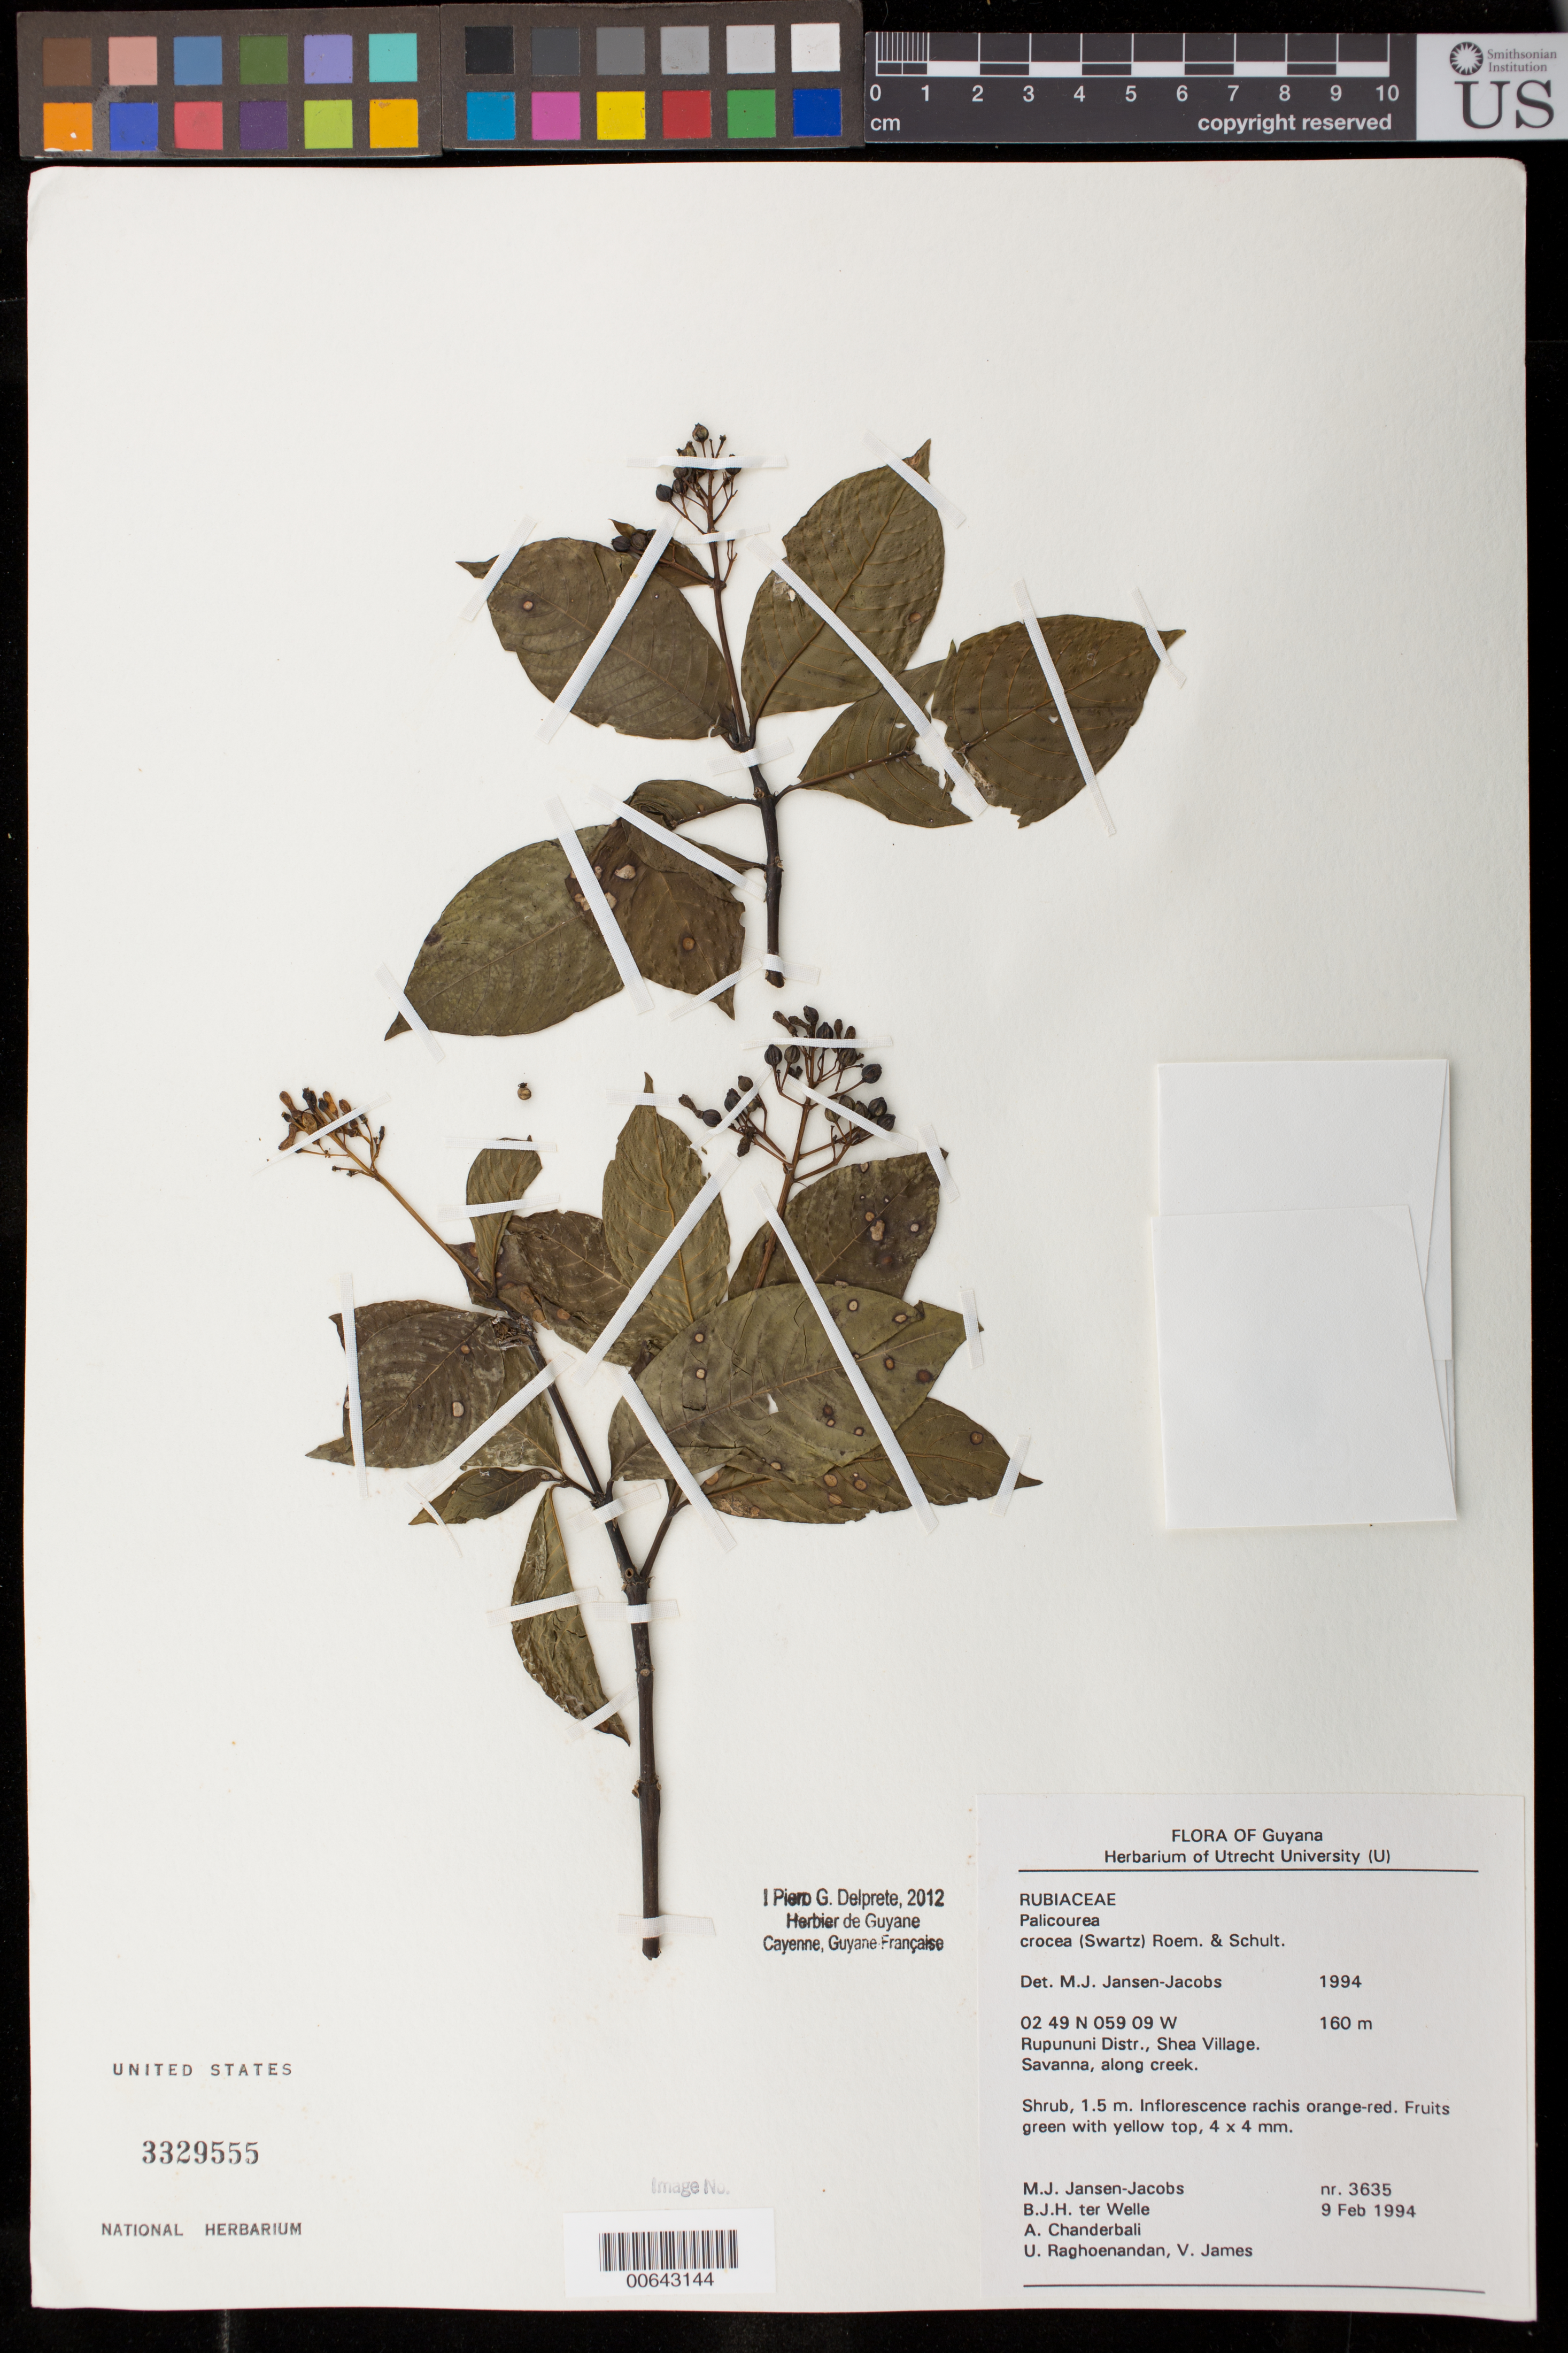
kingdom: Plantae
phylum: Tracheophyta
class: Magnoliopsida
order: Gentianales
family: Rubiaceae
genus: Palicourea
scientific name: Palicourea crocea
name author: (Sw.) Schult.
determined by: Jansen-Jacobs, M. J., (U), Nationaal Herbarium Nederland, Utrecht University branch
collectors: M. J. Jansen-Jacobs, B. Welle, A. S. Chanderbali, U. Raghoenandan & V. James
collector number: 3635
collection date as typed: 9-Feb-94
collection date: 1994-02-09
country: Guyana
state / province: U. Takutu-U. Essequibo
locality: Shea Village, Rupununi Dist.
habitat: Savanna along creek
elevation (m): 160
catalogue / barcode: US 3329555